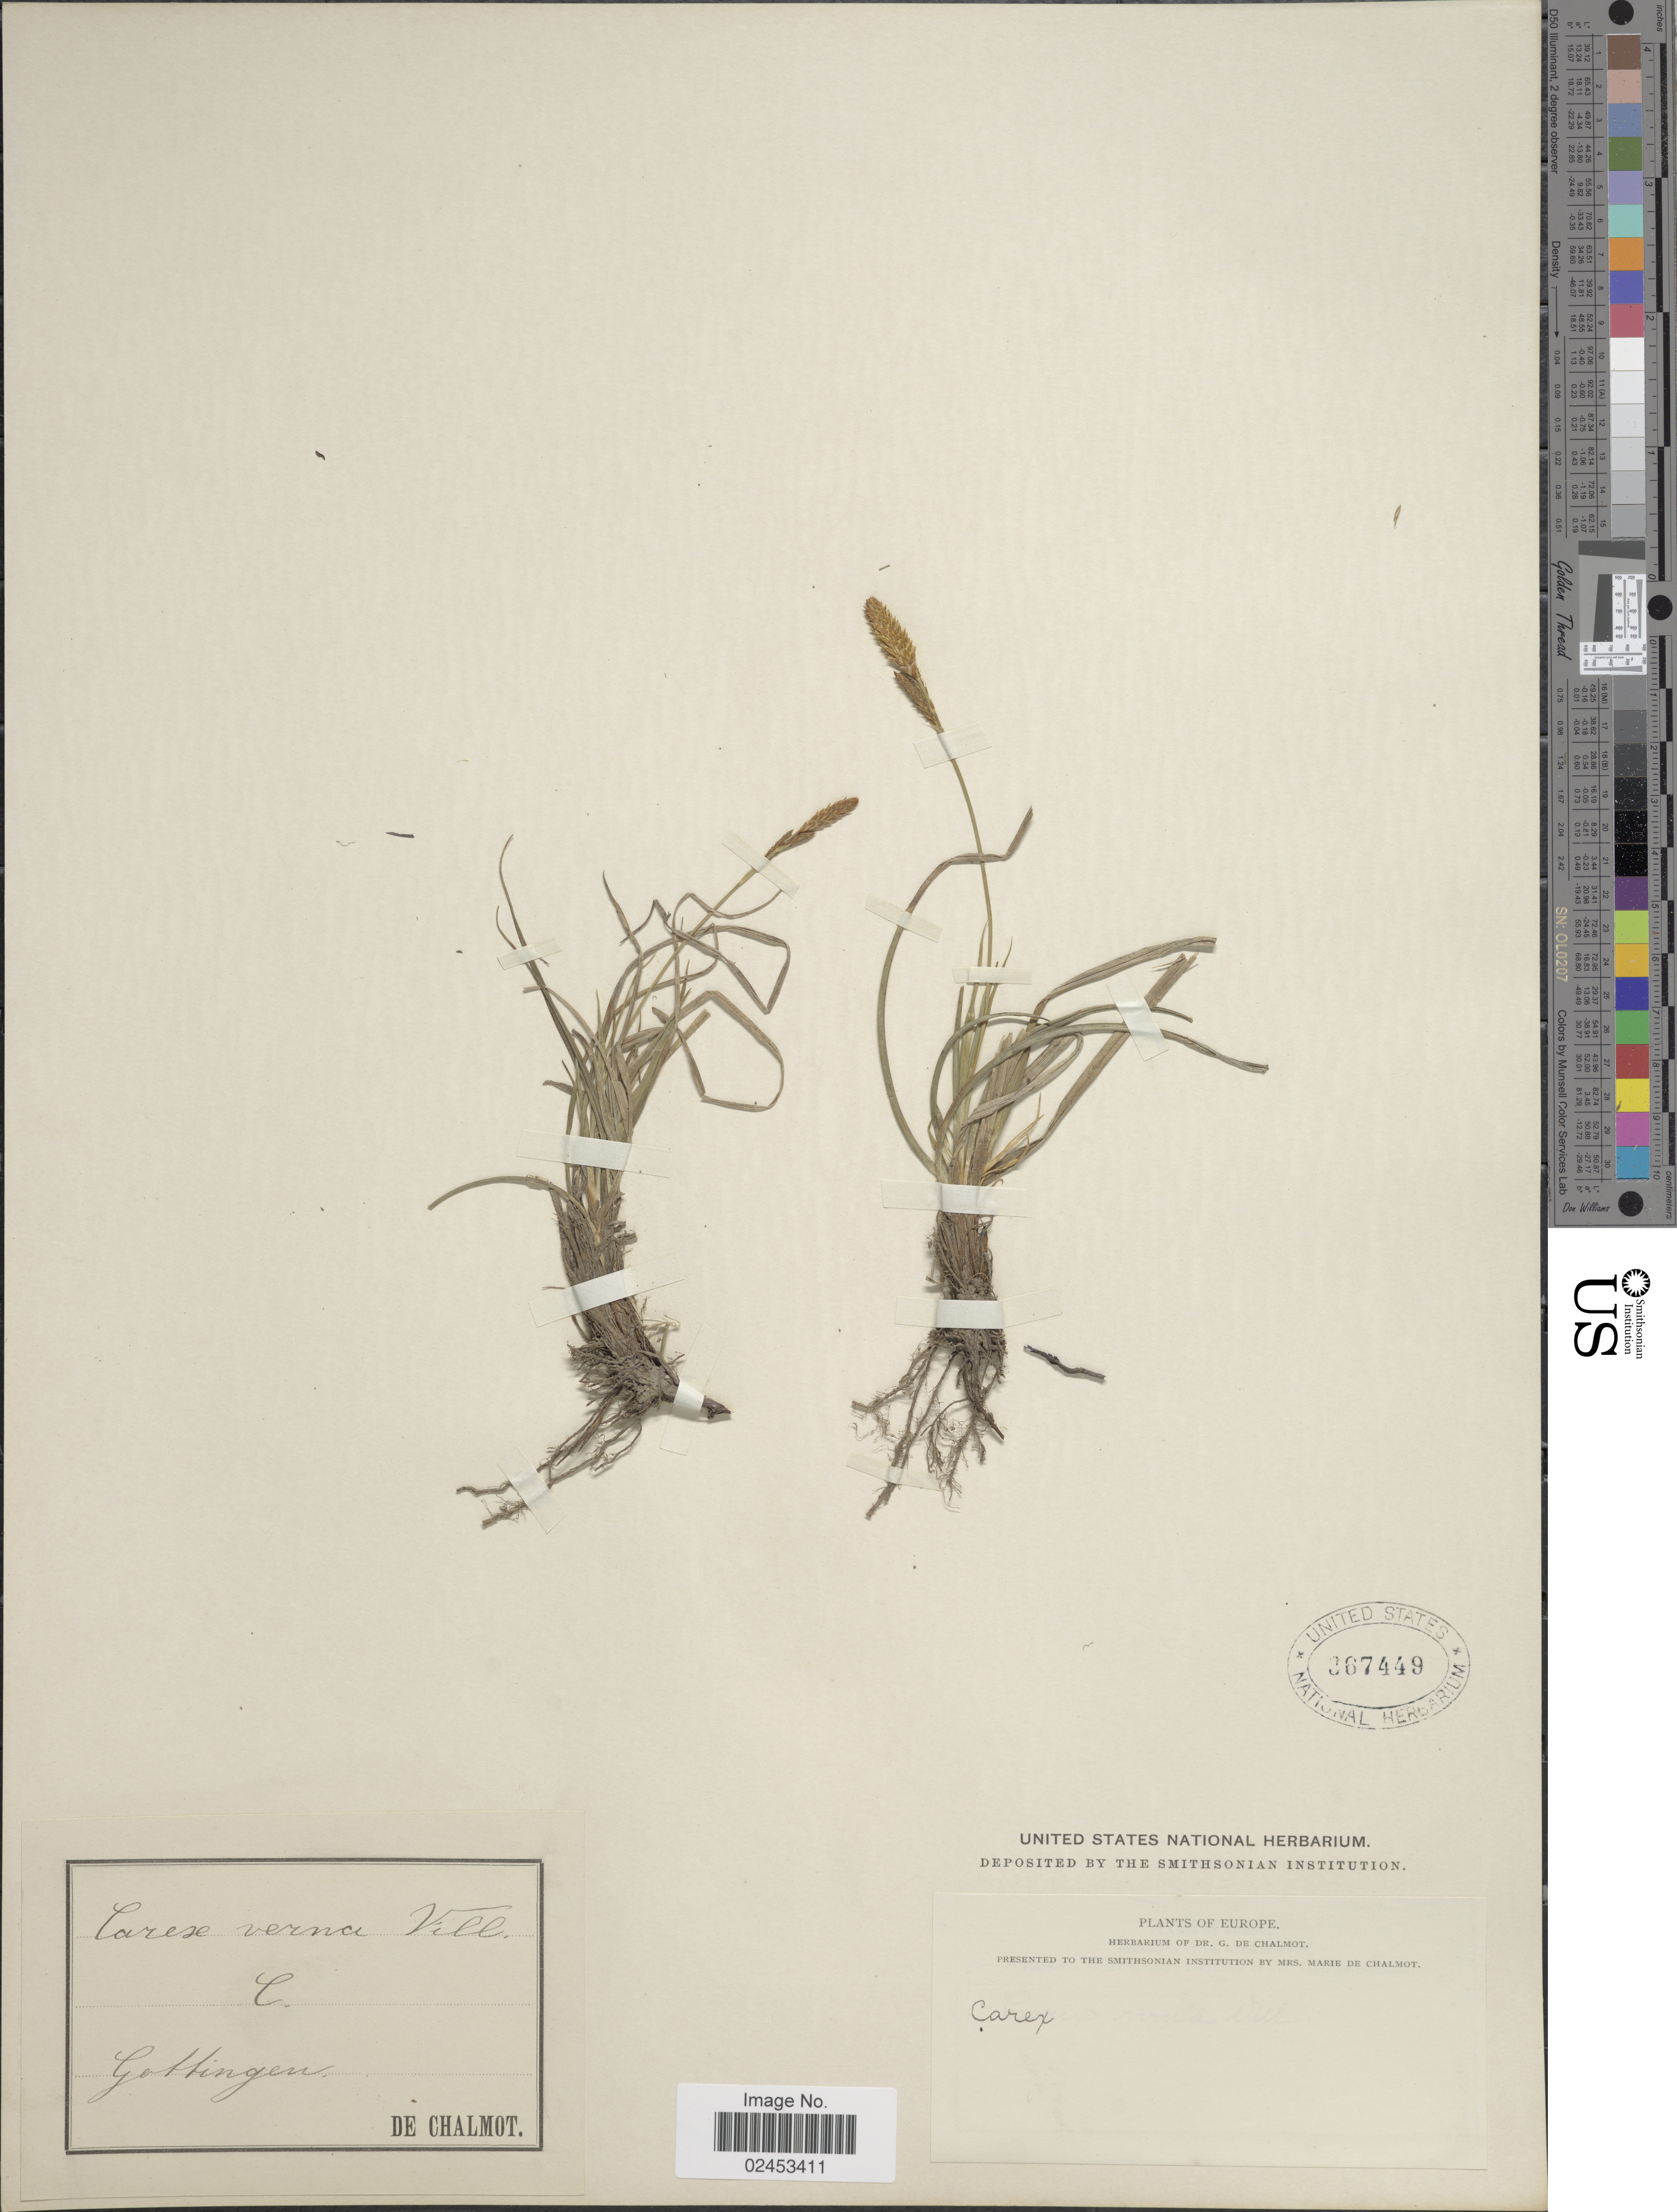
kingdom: Plantae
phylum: Tracheophyta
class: Liliopsida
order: Poales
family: Cyperaceae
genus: Carex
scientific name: Carex caryophyllea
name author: Latourr.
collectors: G. de Chalmot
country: Germany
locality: Gottingen, Europe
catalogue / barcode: US 367449